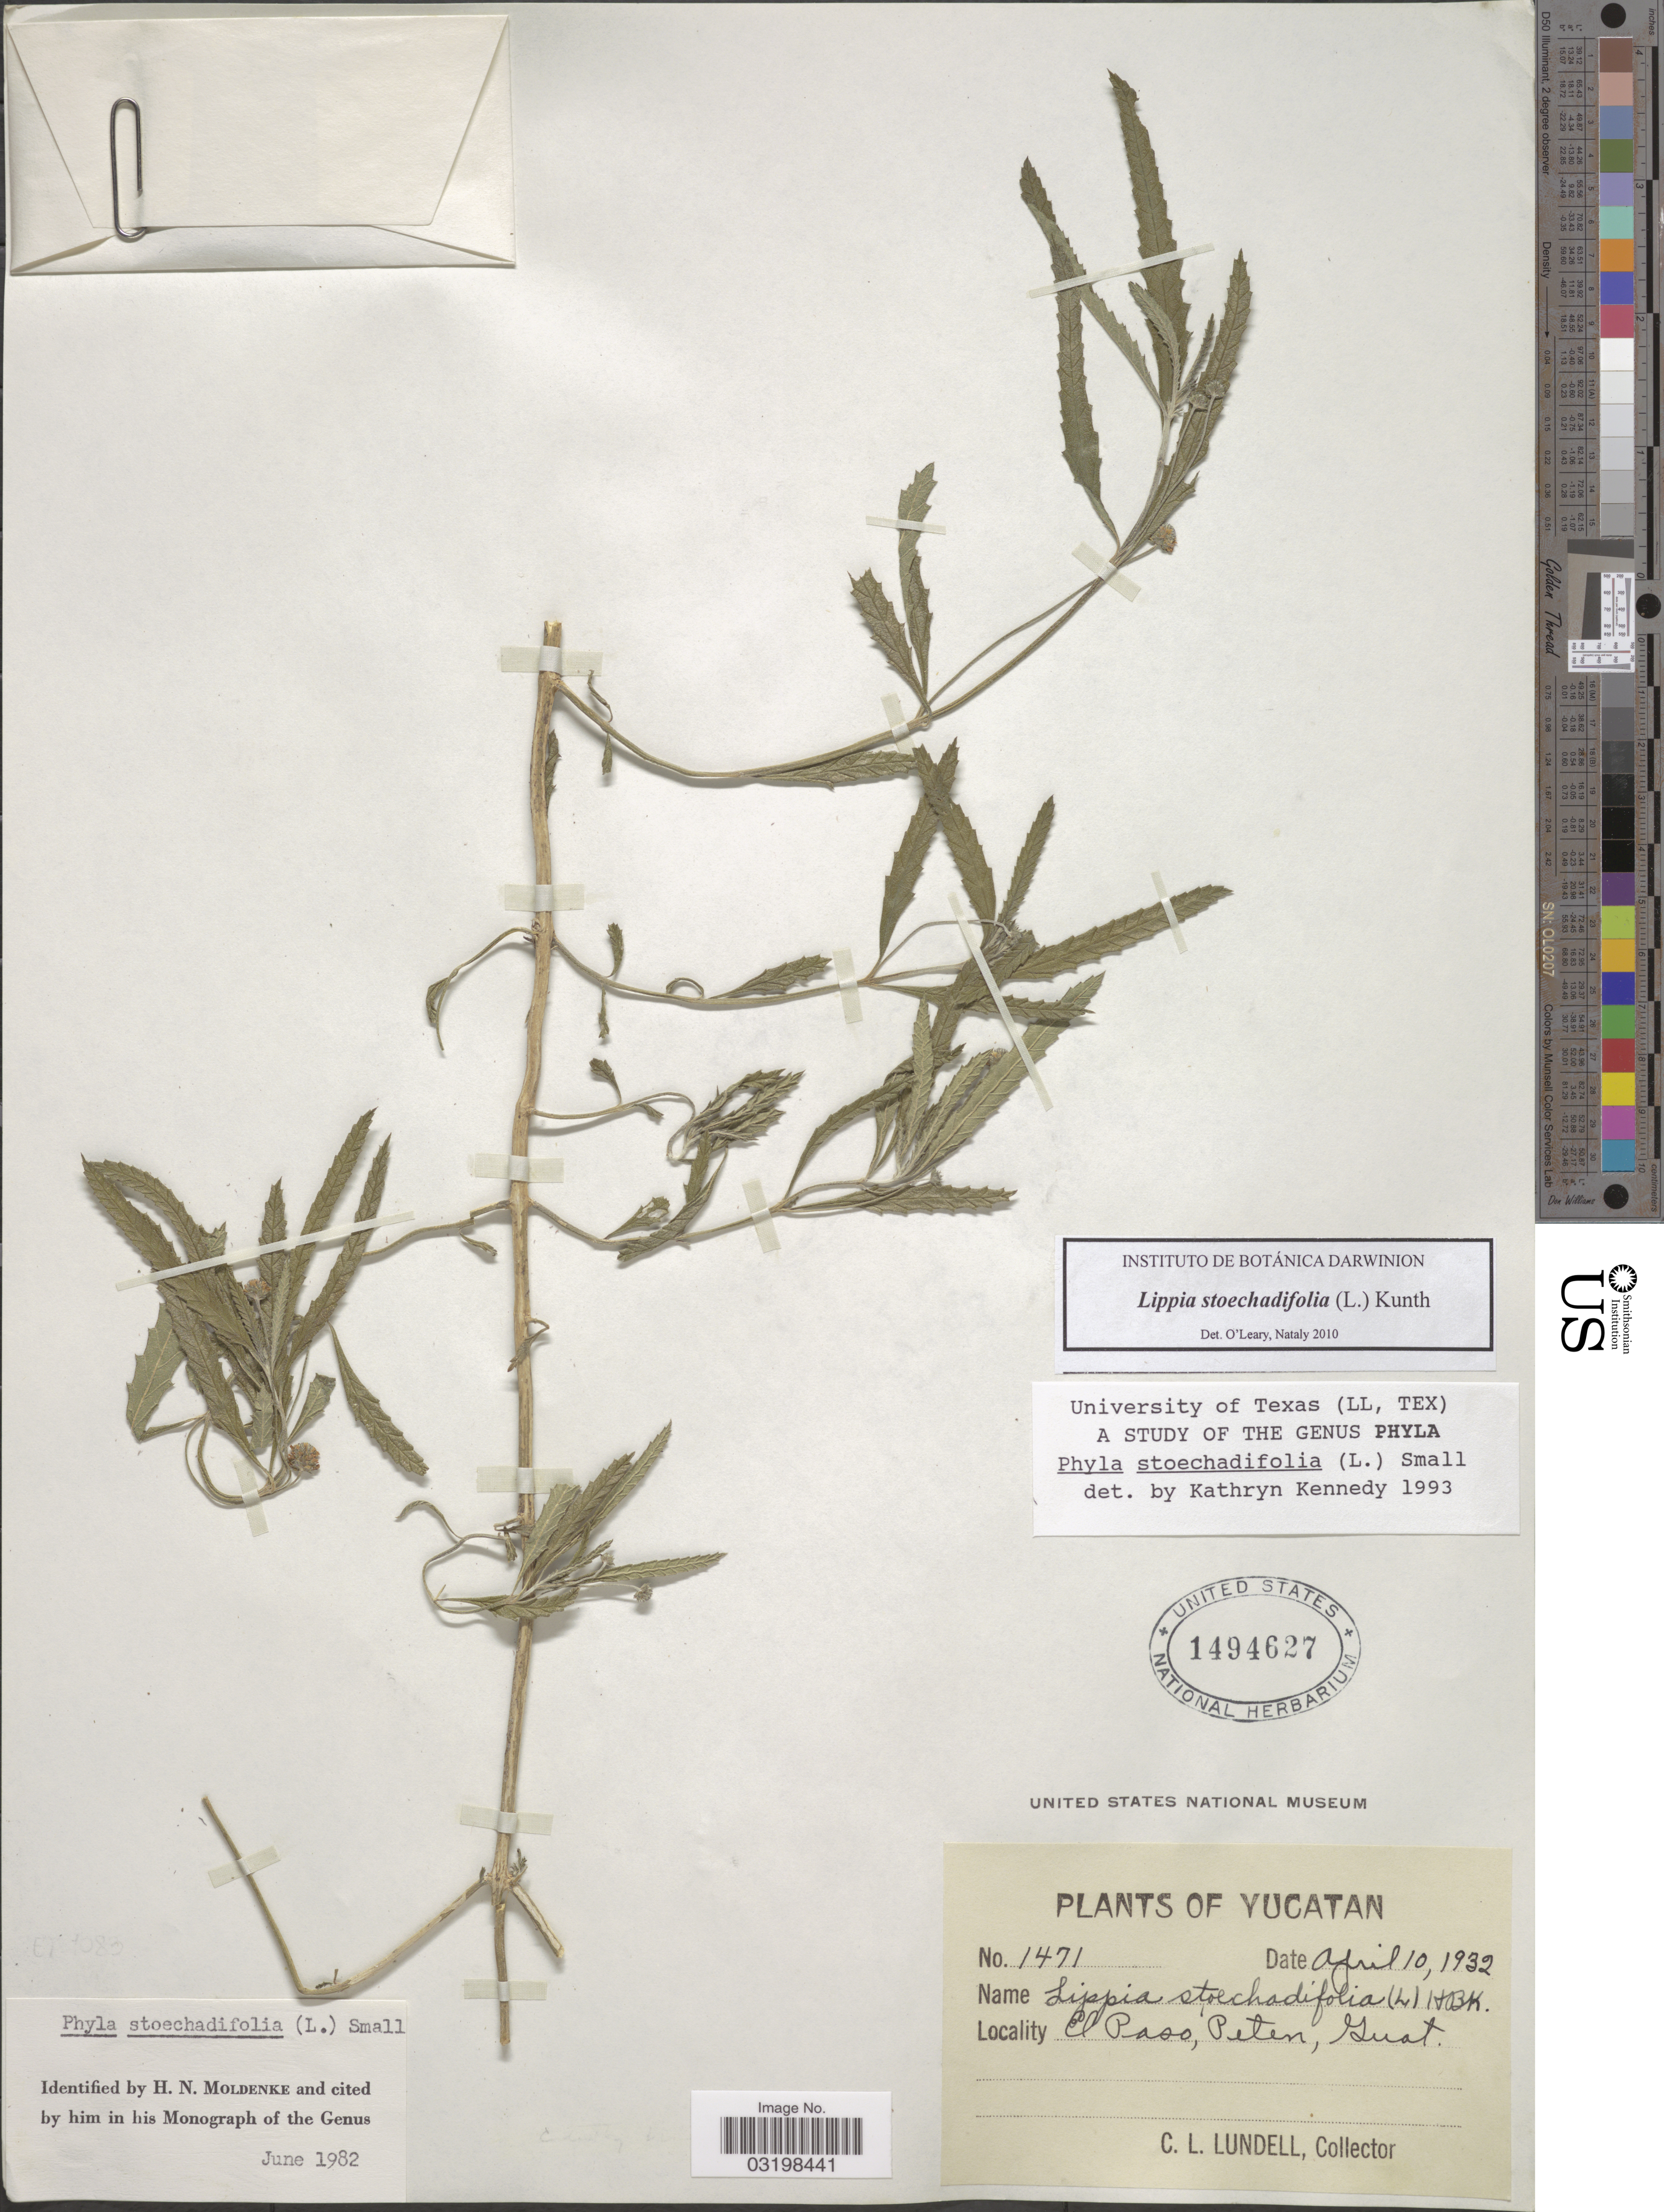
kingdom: Plantae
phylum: Tracheophyta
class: Magnoliopsida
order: Lamiales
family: Verbenaceae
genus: Lippia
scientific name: Lippia stoechadifolia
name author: (L.) Kunth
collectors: C. L. Lundell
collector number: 1471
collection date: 1932-04-10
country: Guatemala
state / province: El Petén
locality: Yucatan. El Paso, Peten, Guat.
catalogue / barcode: US 1494627